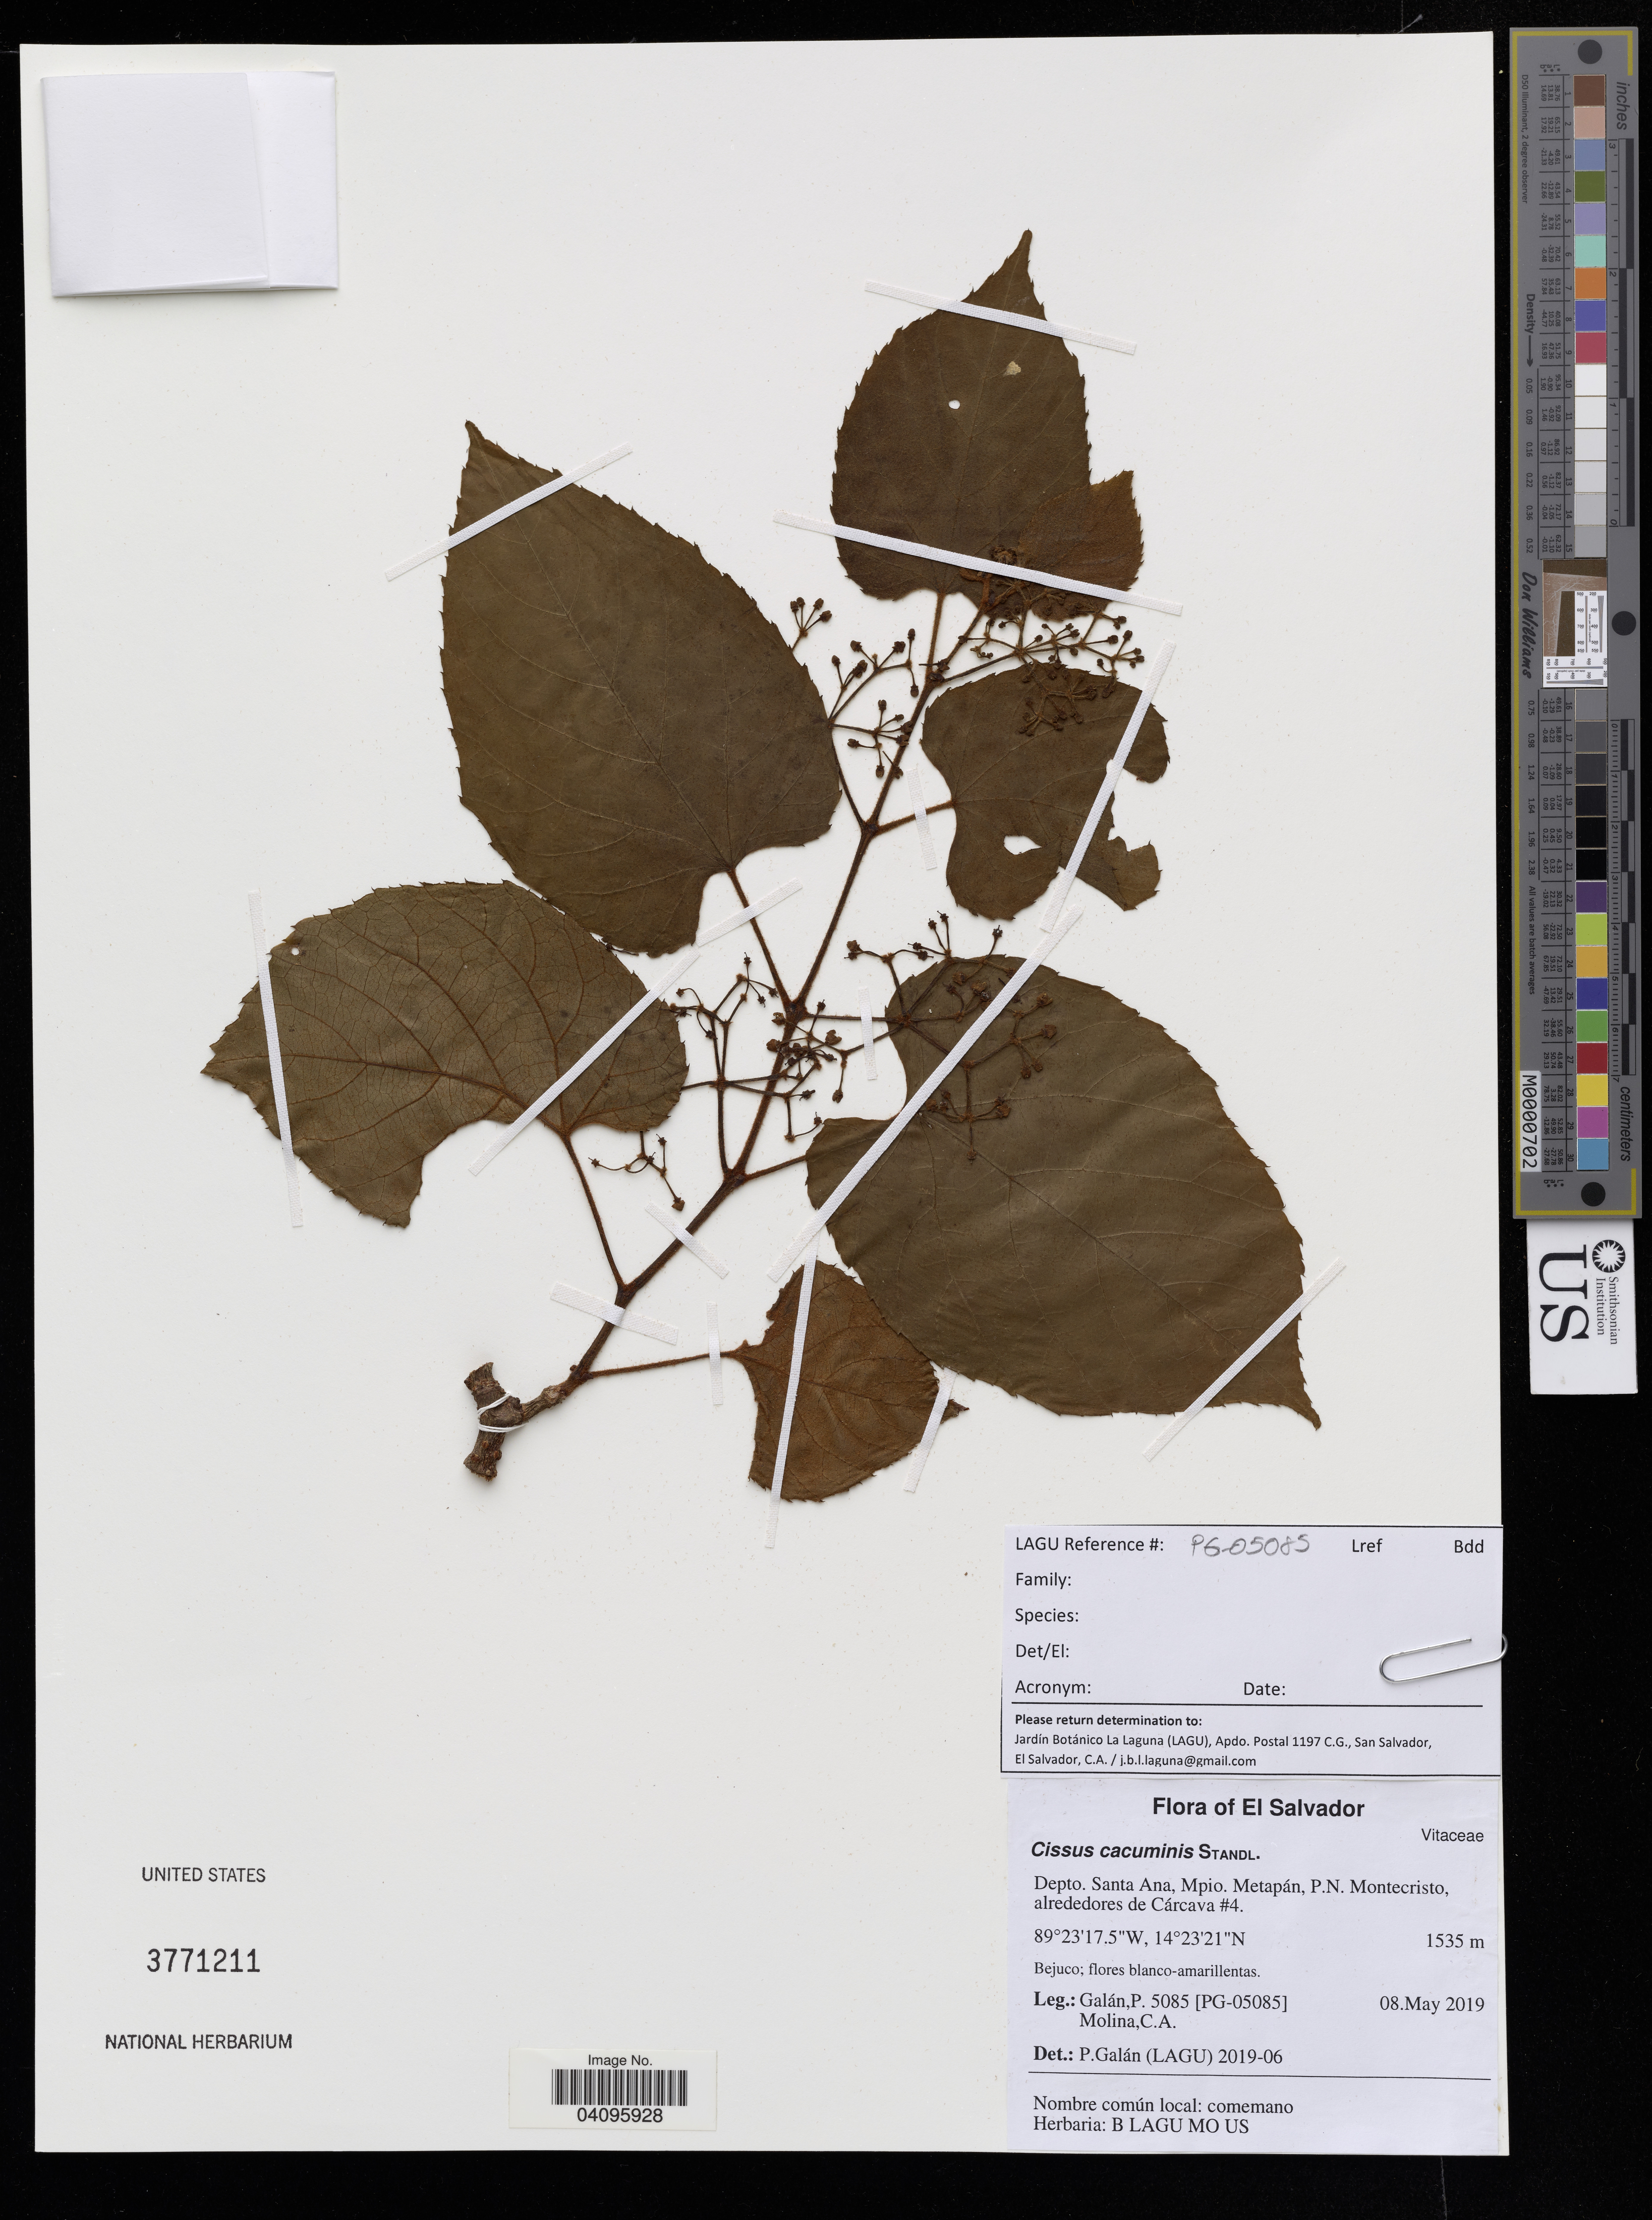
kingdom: Plantae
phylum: Tracheophyta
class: Magnoliopsida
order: Vitales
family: Vitaceae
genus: Cissus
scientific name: Cissus cacuminis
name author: Standl.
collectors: P. Galan & C. Molina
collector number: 5085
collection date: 2019-05-08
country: El Salvador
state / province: Santa Ana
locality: Depto. Santa Ana, Mpio. Metapán, P. N. Montecristo alrededores de Cárcava #4.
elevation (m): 1535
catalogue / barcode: US 3771211